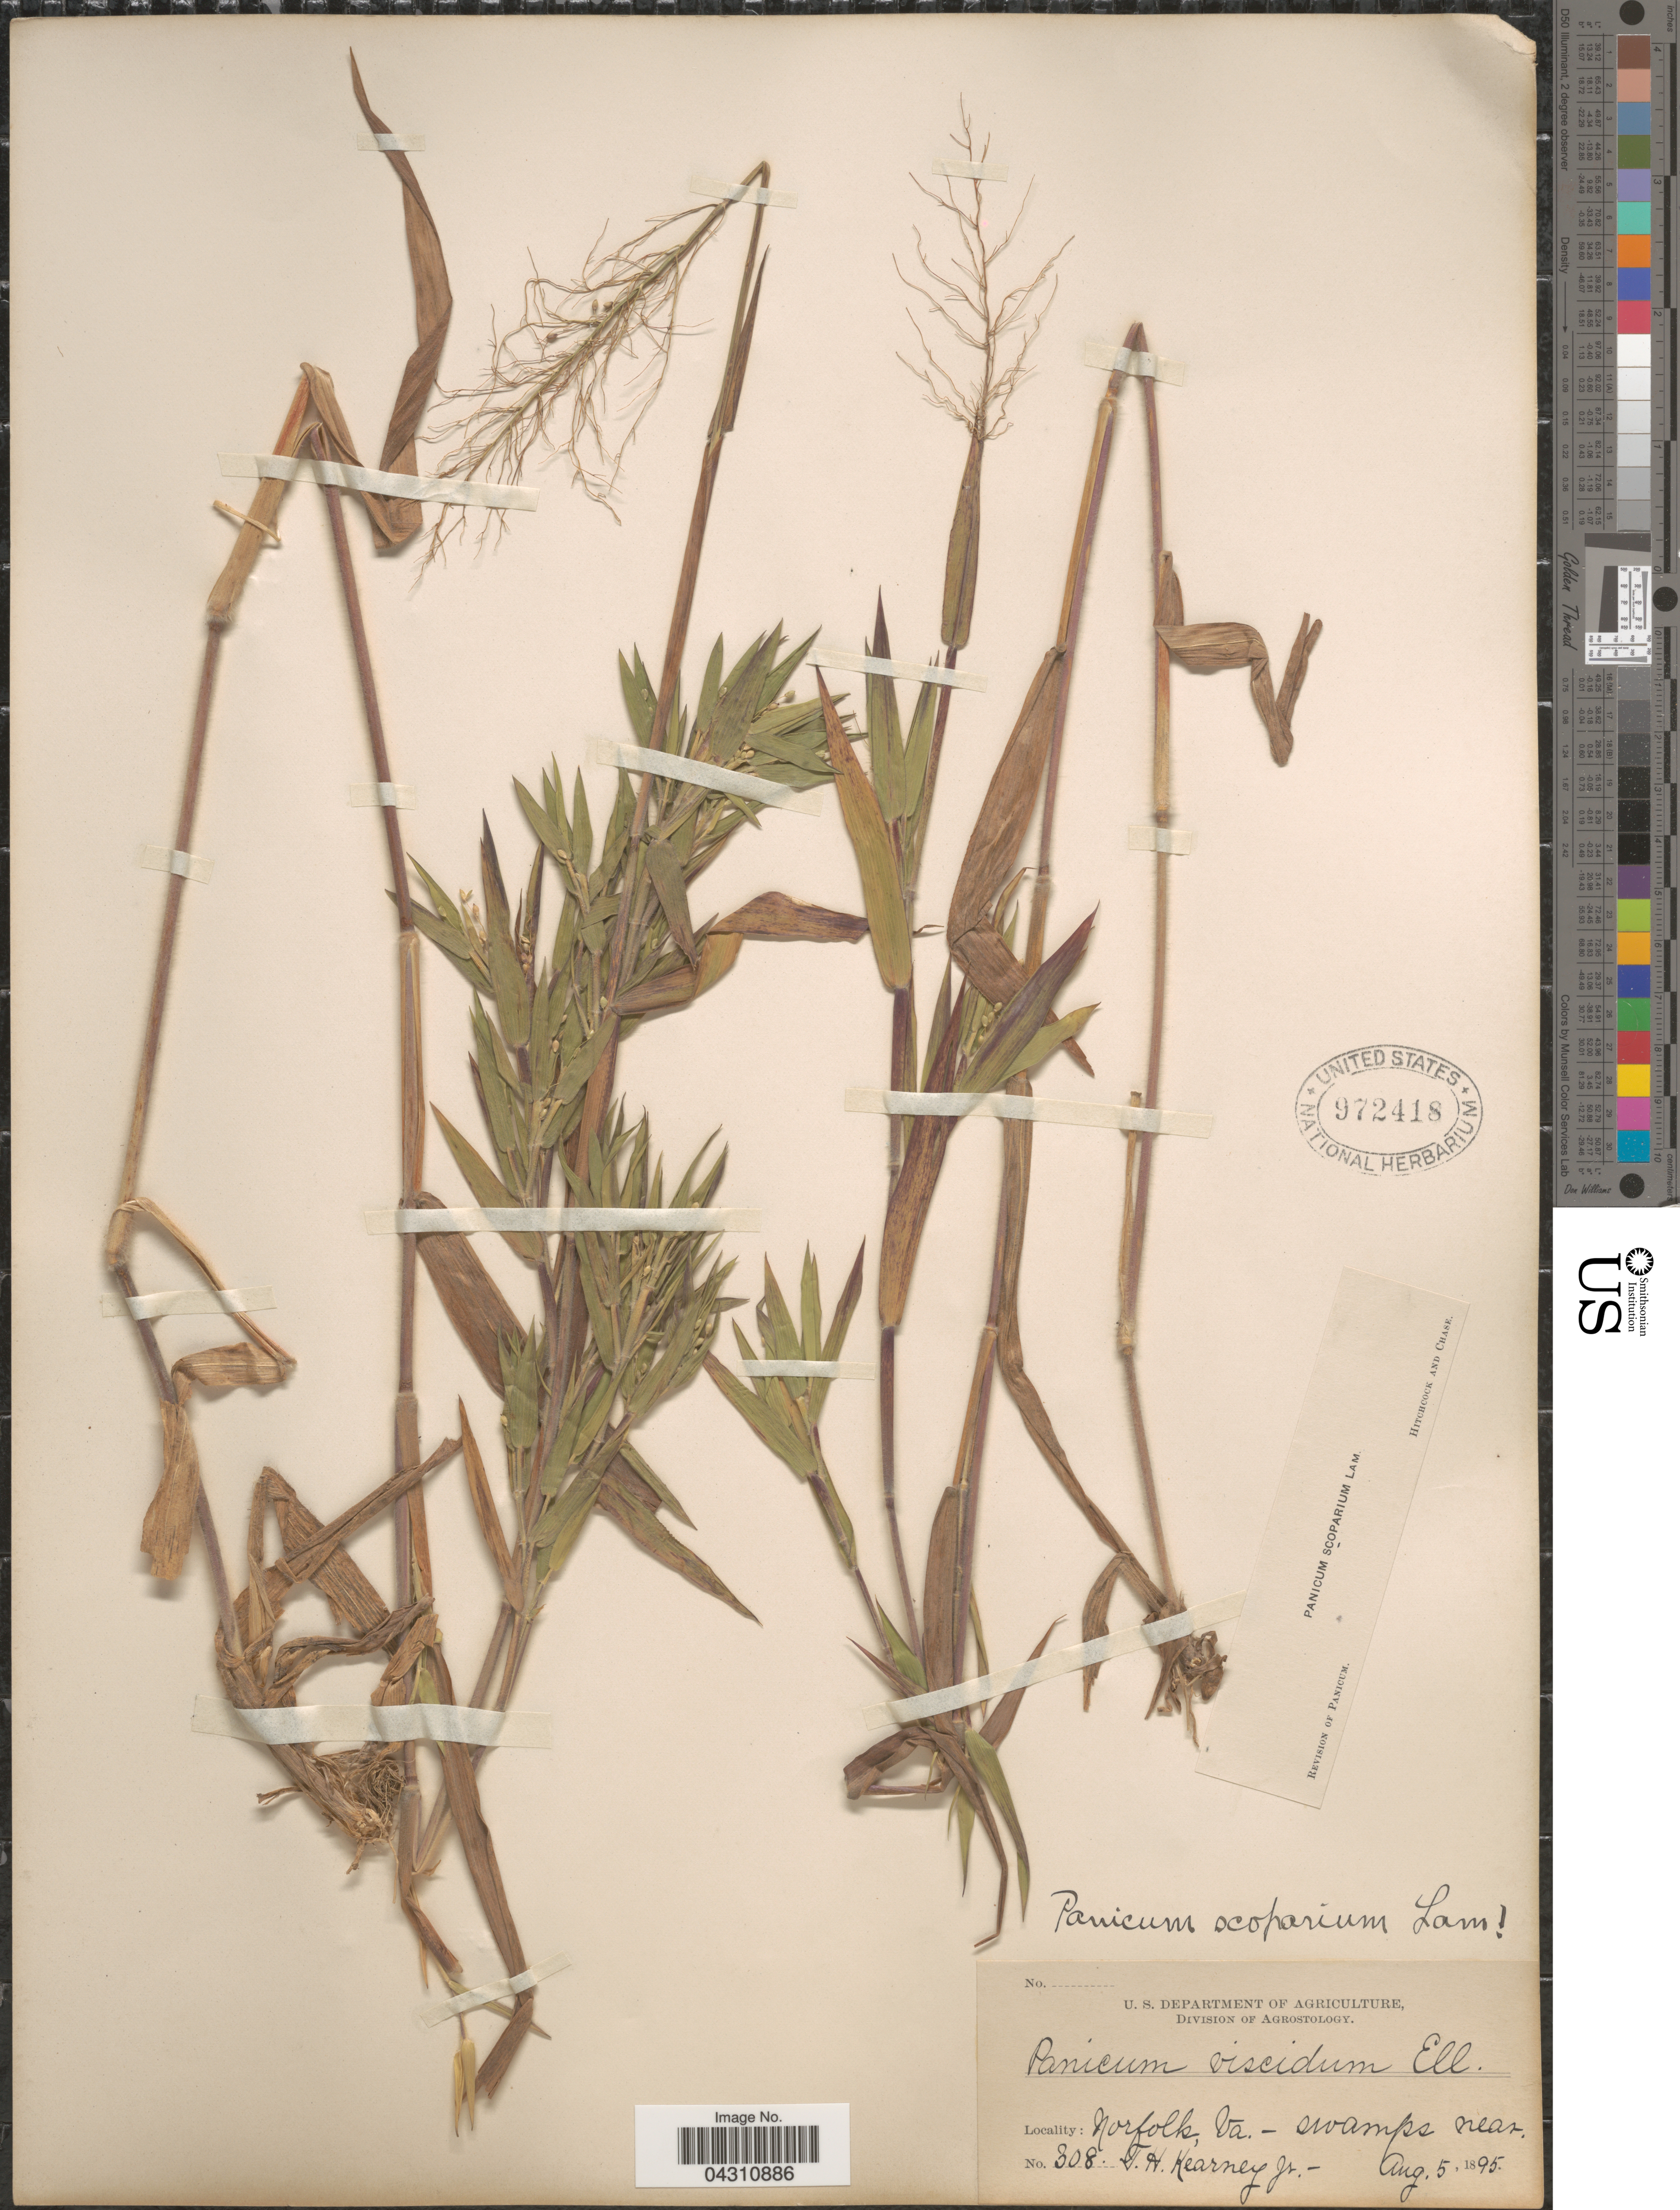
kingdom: Plantae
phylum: Tracheophyta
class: Liliopsida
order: Poales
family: Poaceae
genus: Dichanthelium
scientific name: Dichanthelium scoparium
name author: (Lam.) Gould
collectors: T. H. Kearney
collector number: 308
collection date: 1895-08-05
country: United States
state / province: Virginia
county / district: City of Norfolk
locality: Norfolk - swamps near.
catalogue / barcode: US 972418